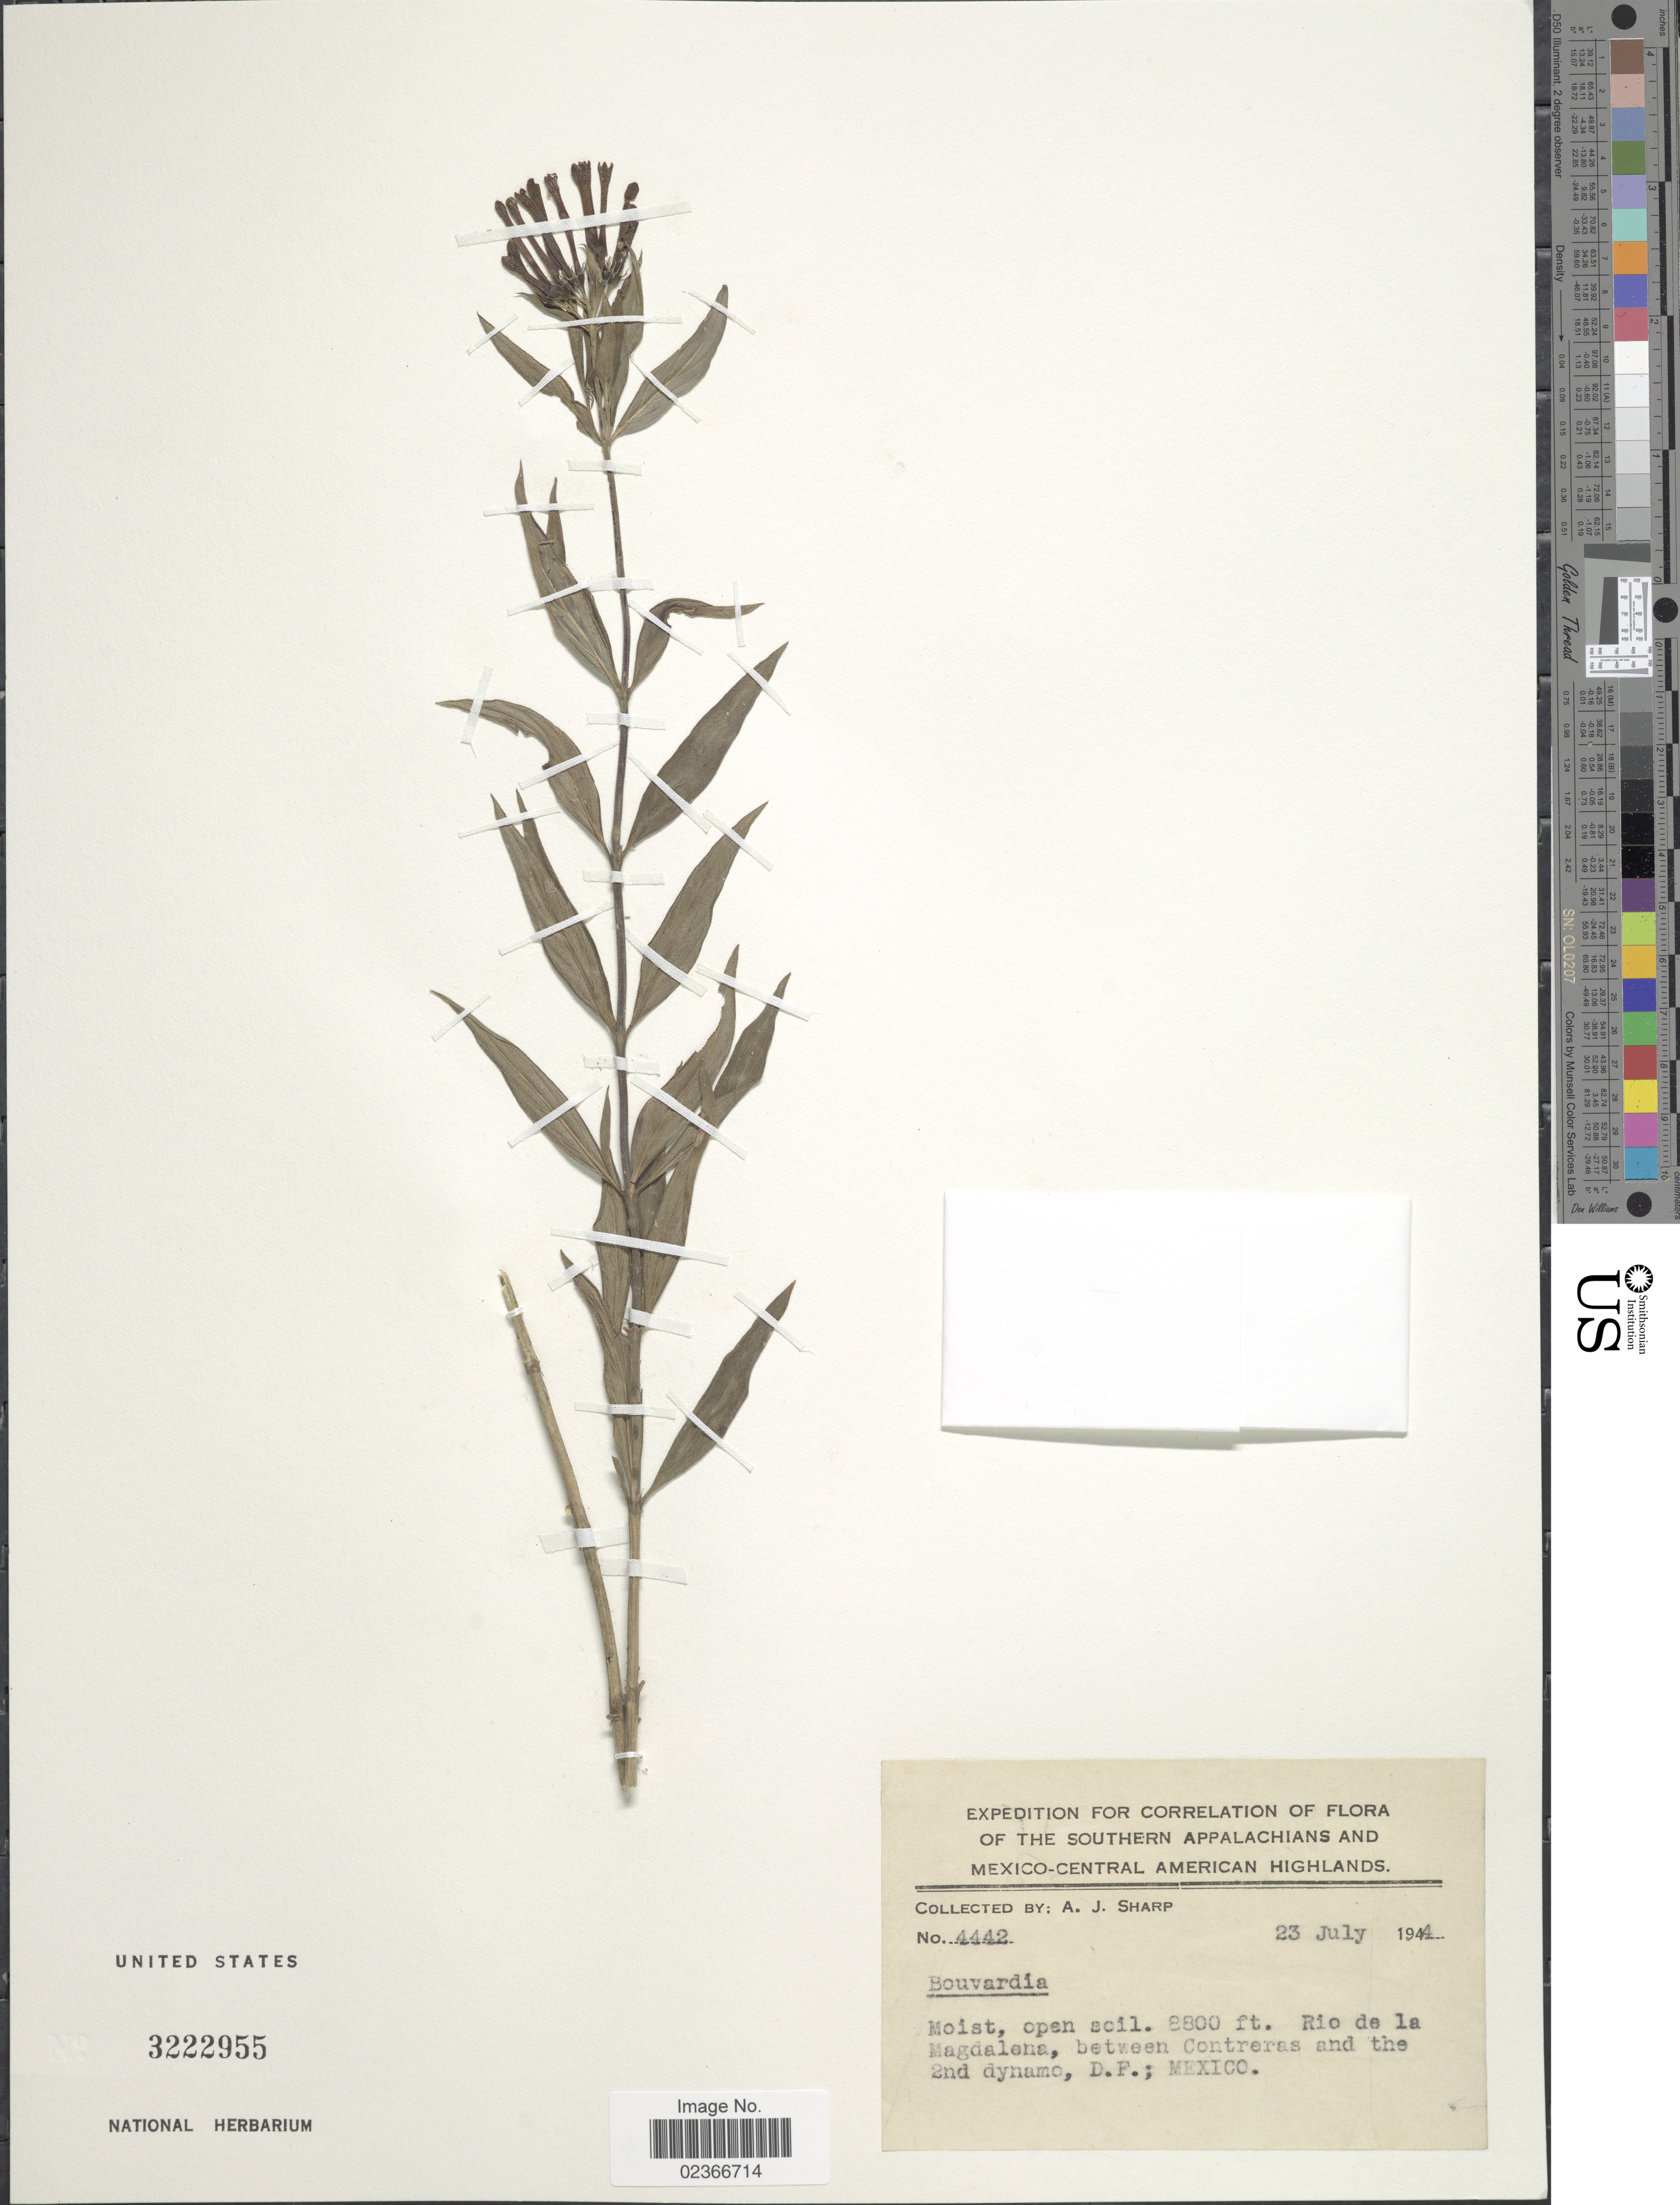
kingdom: Plantae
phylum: Tracheophyta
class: Magnoliopsida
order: Gentianales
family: Rubiaceae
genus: Bouvardia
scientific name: Bouvardia sp.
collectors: A. J. Sharp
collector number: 4442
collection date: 1944-07-23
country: Mexico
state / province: Distrito Federal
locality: Southern Appalachians and Mexico-Central American Highlands. Rio de la Madgalena, between Contreras and the 2nd dynamo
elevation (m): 2682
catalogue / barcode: US 3222955